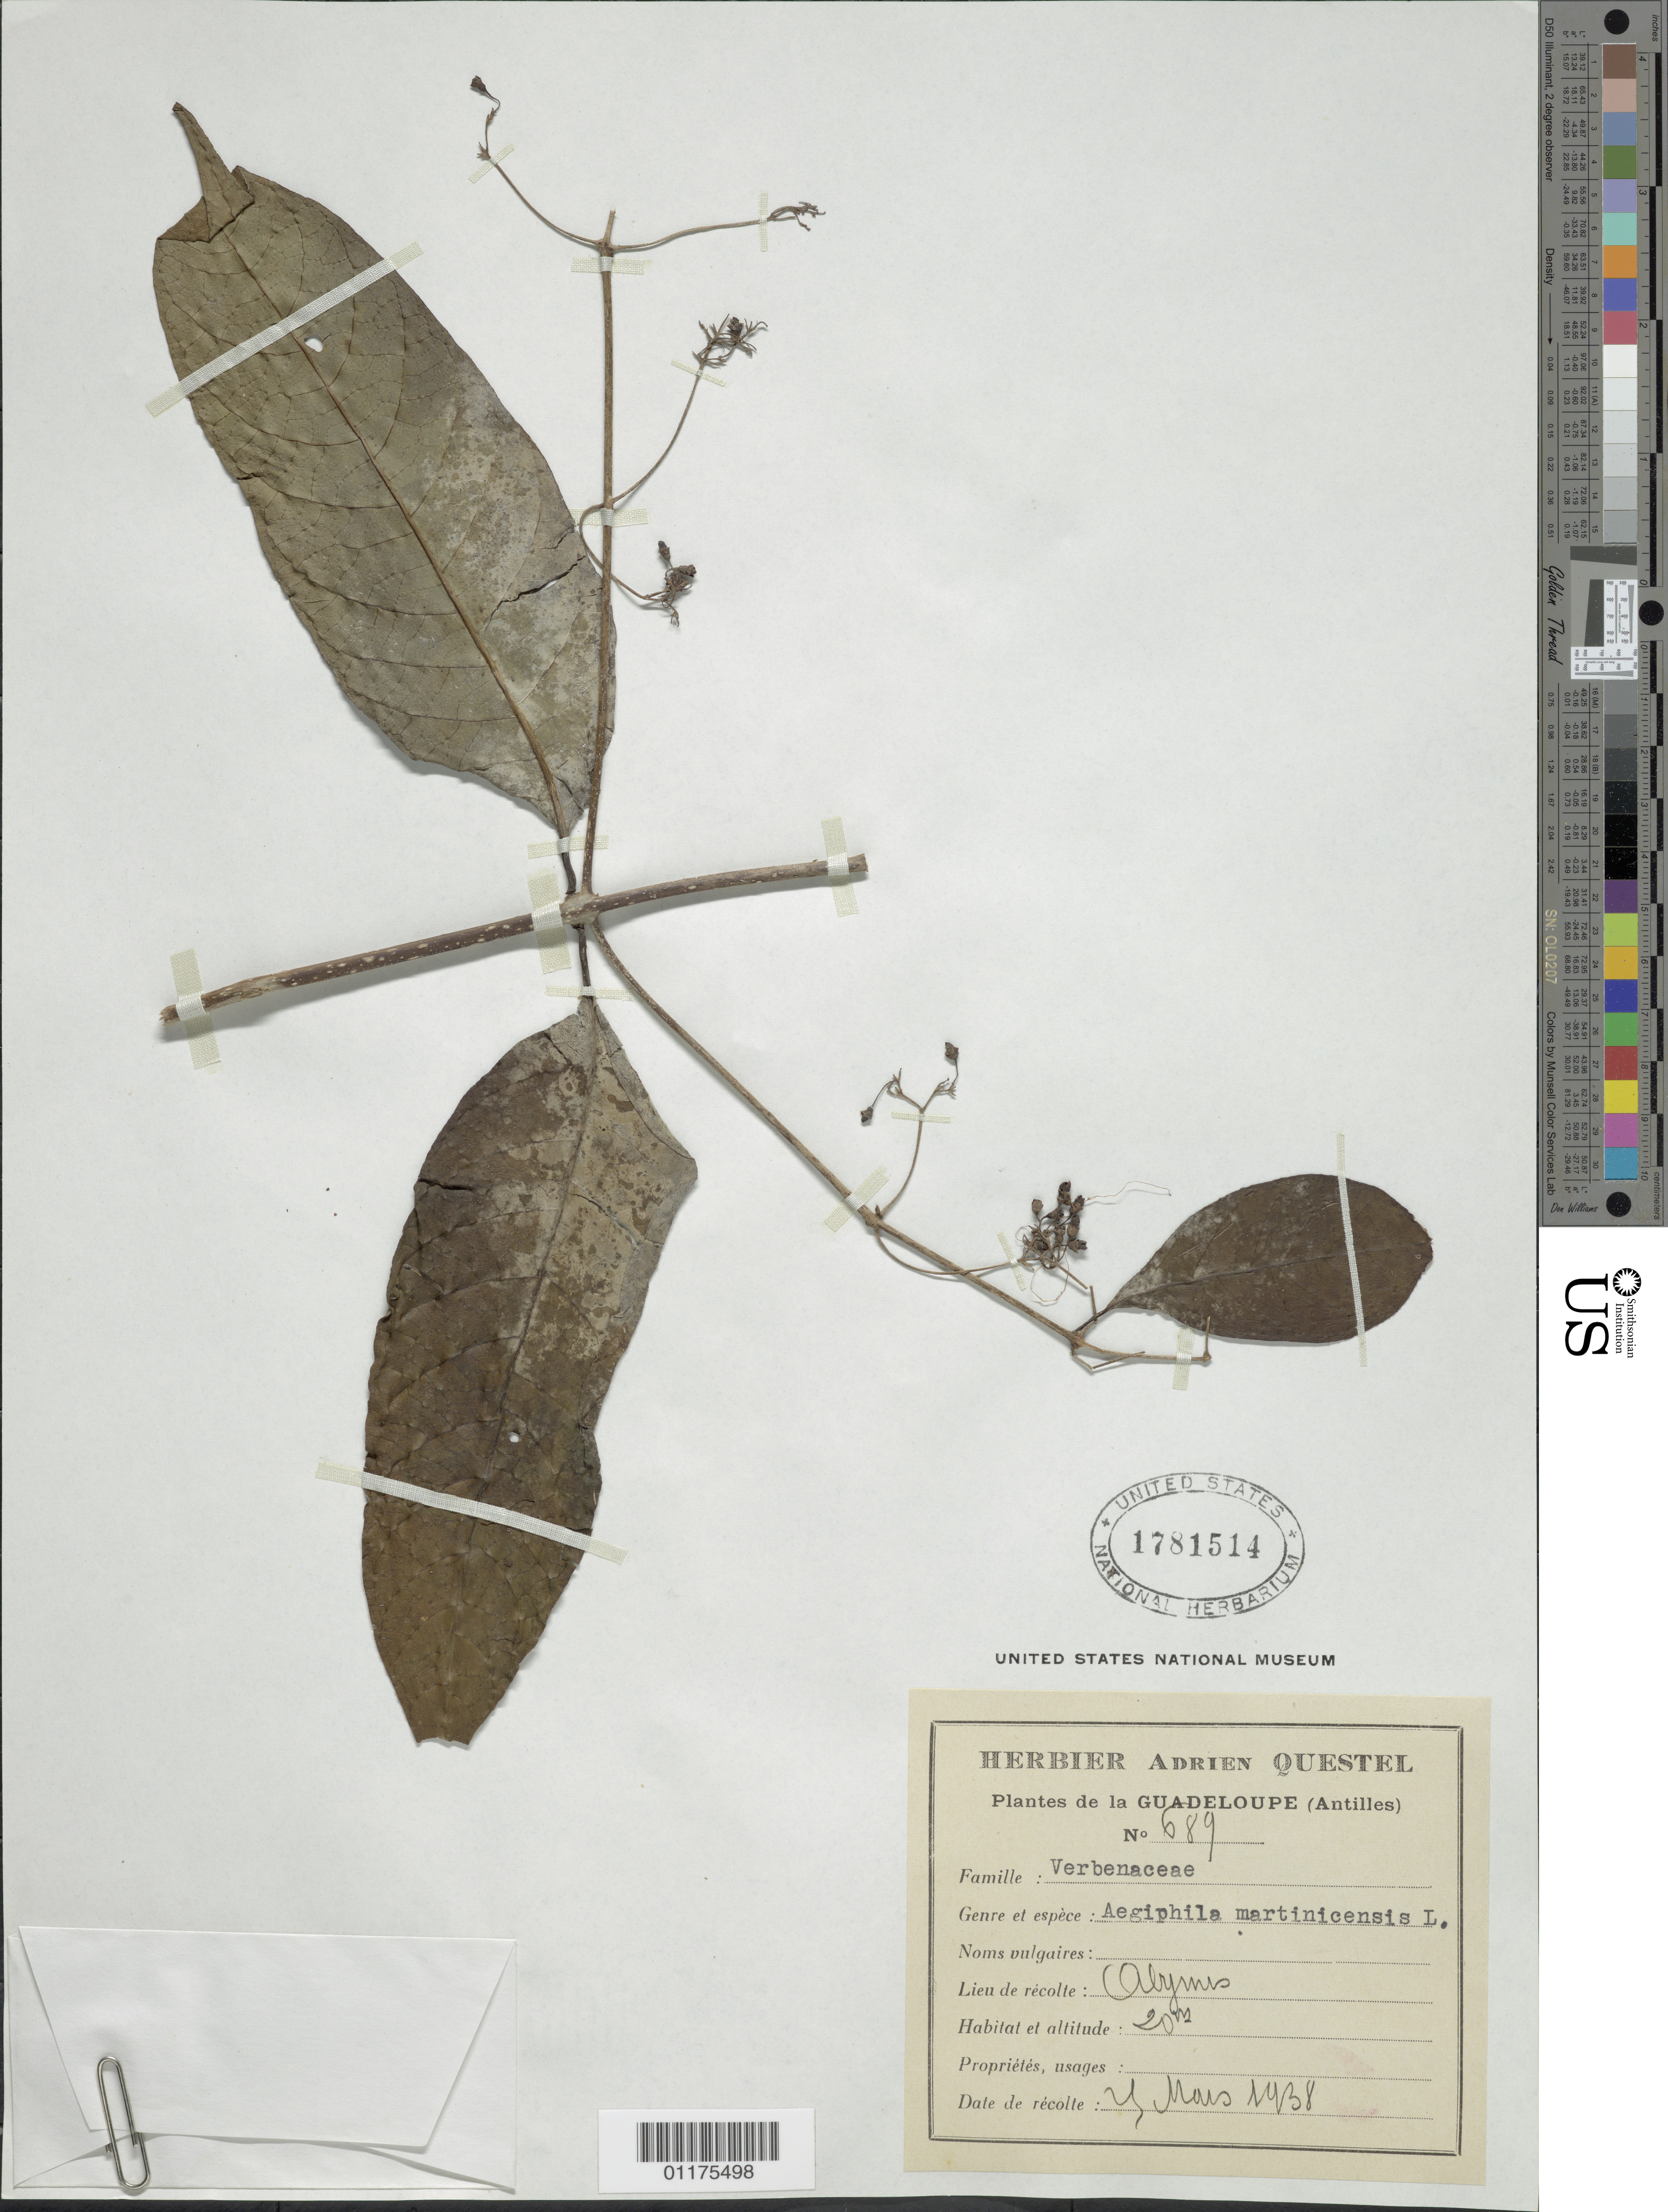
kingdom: Plantae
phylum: Tracheophyta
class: Magnoliopsida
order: Lamiales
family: Lamiaceae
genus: Aegiphila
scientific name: Aegiphila martinicensis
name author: Jacq.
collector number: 689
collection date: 1938-03-04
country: Guadeloupe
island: Grande-Terre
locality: Les Abymes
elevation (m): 20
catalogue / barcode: US 1781514